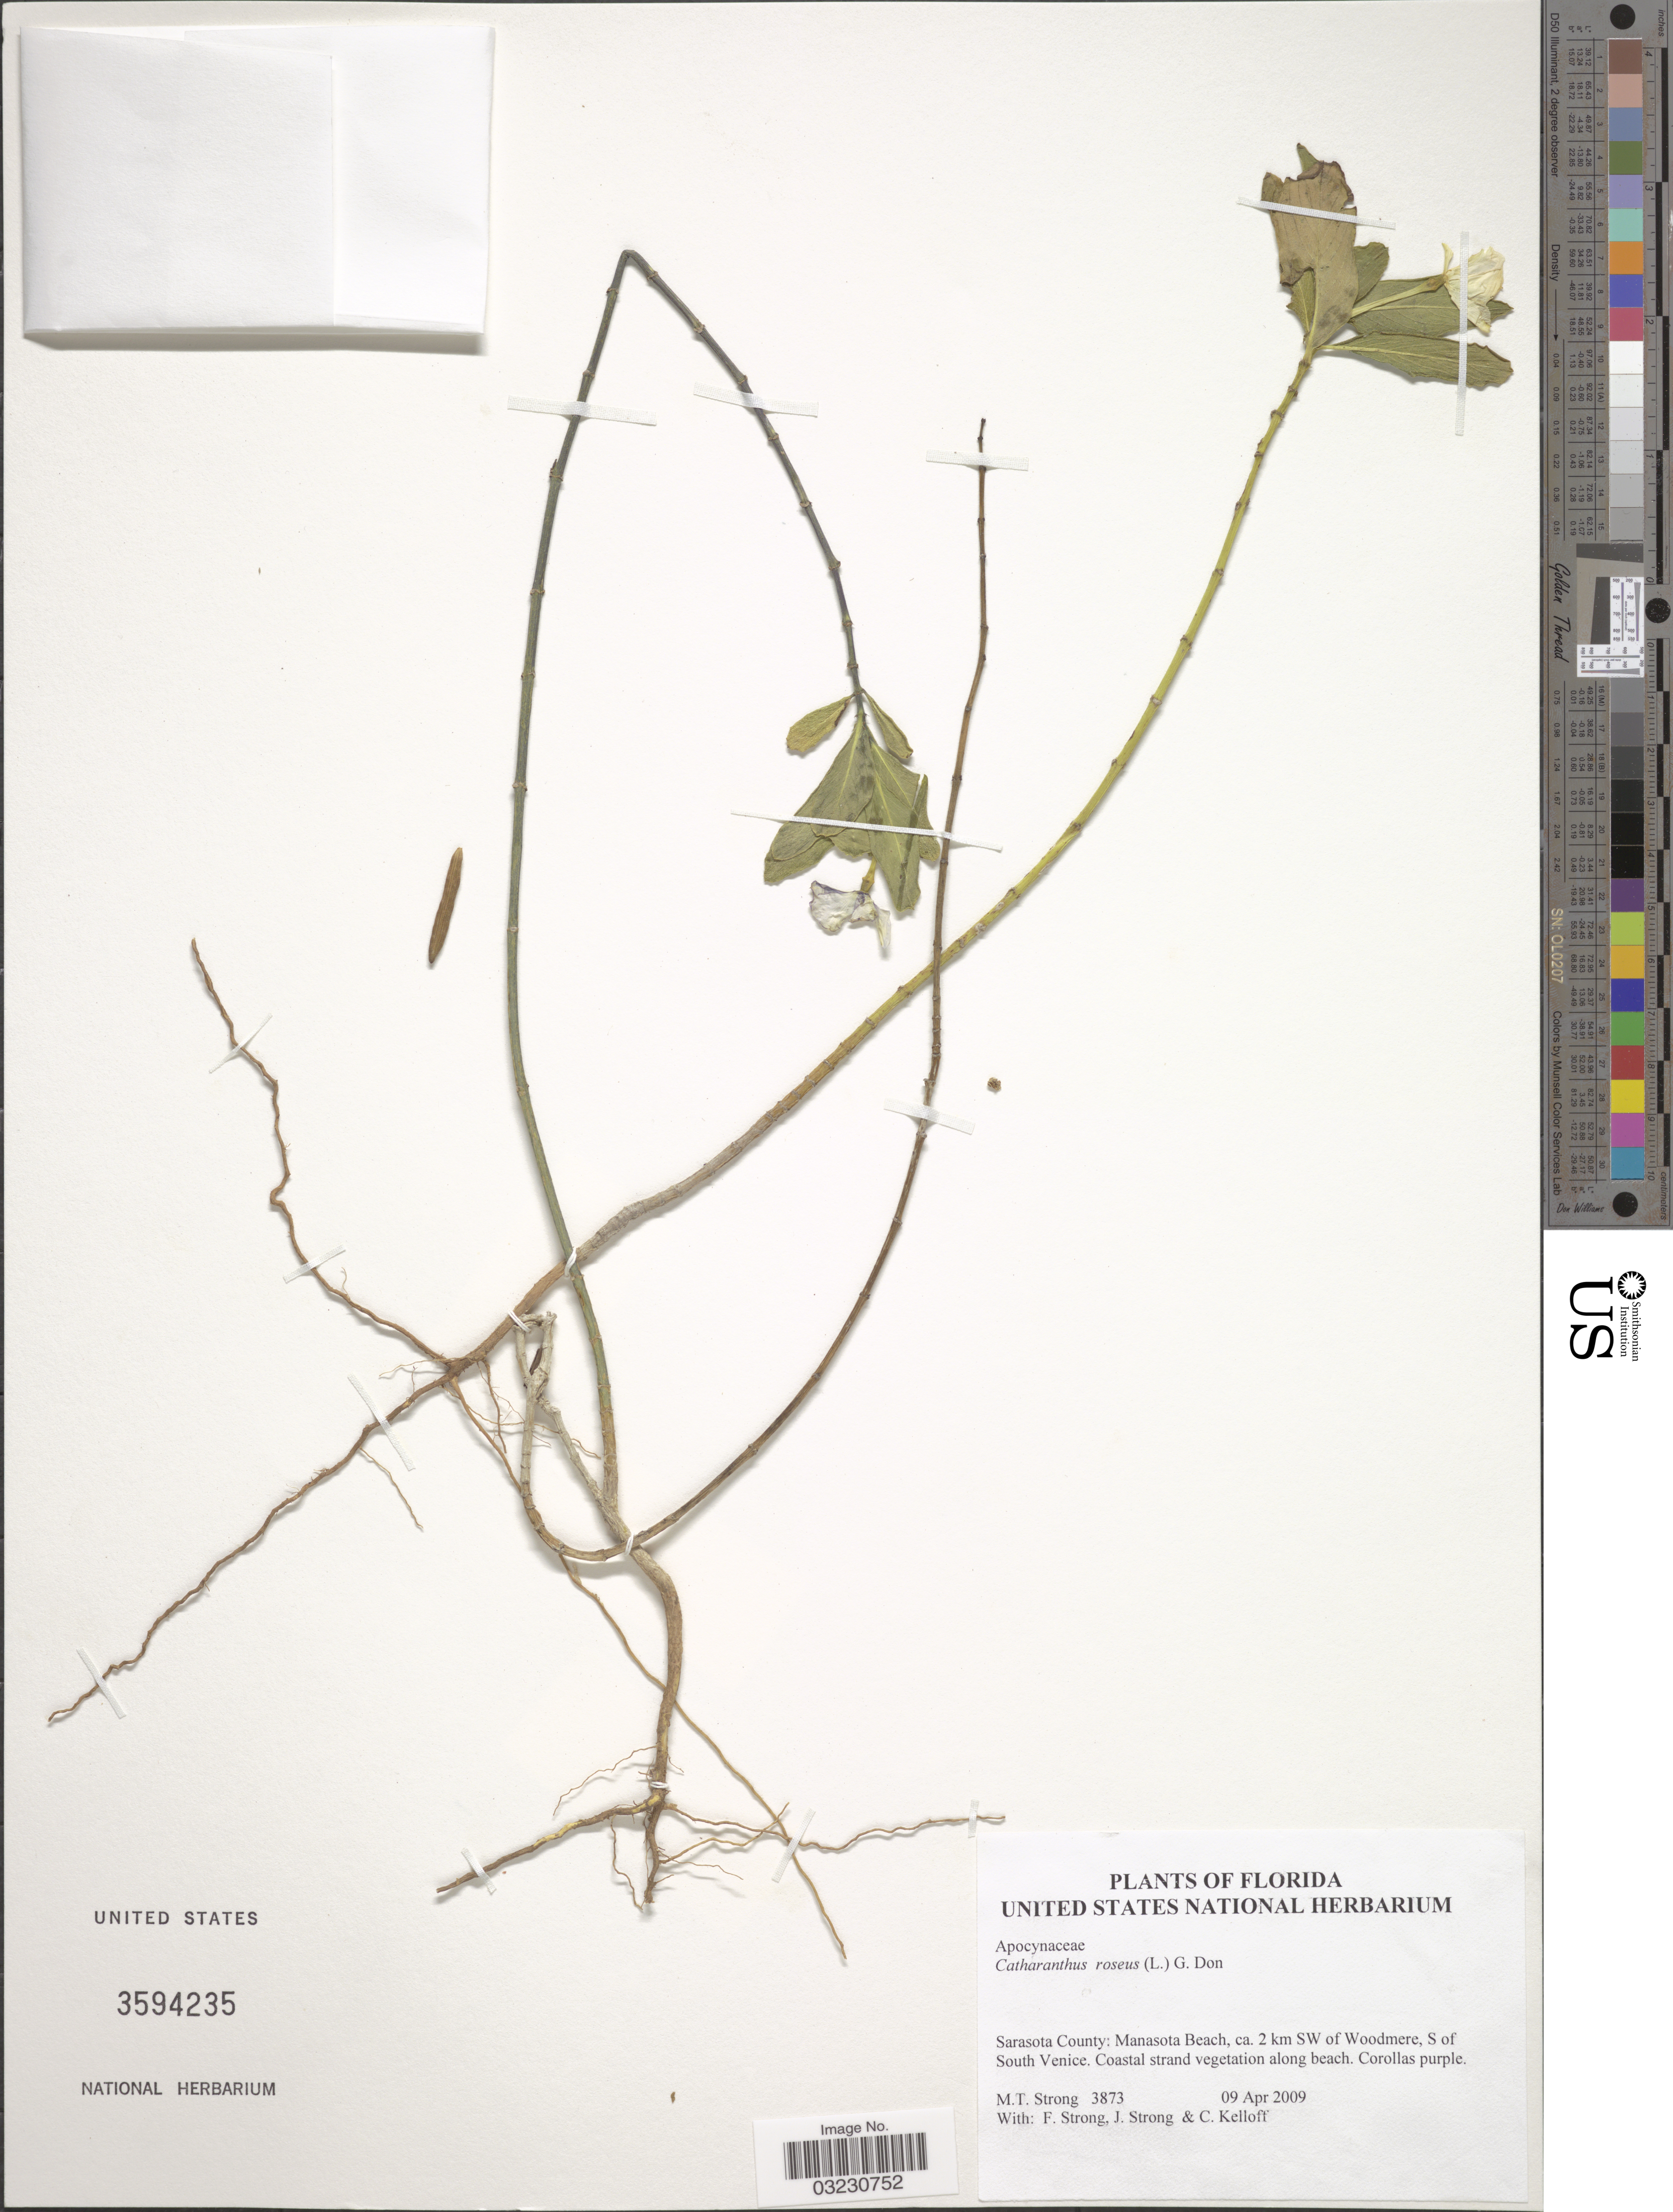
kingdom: Plantae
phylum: Tracheophyta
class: Magnoliopsida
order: Gentianales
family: Apocynaceae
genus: Catharanthus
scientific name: Catharanthus roseus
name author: (L.) G. Don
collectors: M. T. Strong, F. Strong, J. Strong & C. L. Kelloff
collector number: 3873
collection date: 2009-04-09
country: United States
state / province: Florida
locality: Sarasota County: Manasota Beach, ca. 2 km SW of Woodmere, S of South Venice.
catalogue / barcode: US 3594235